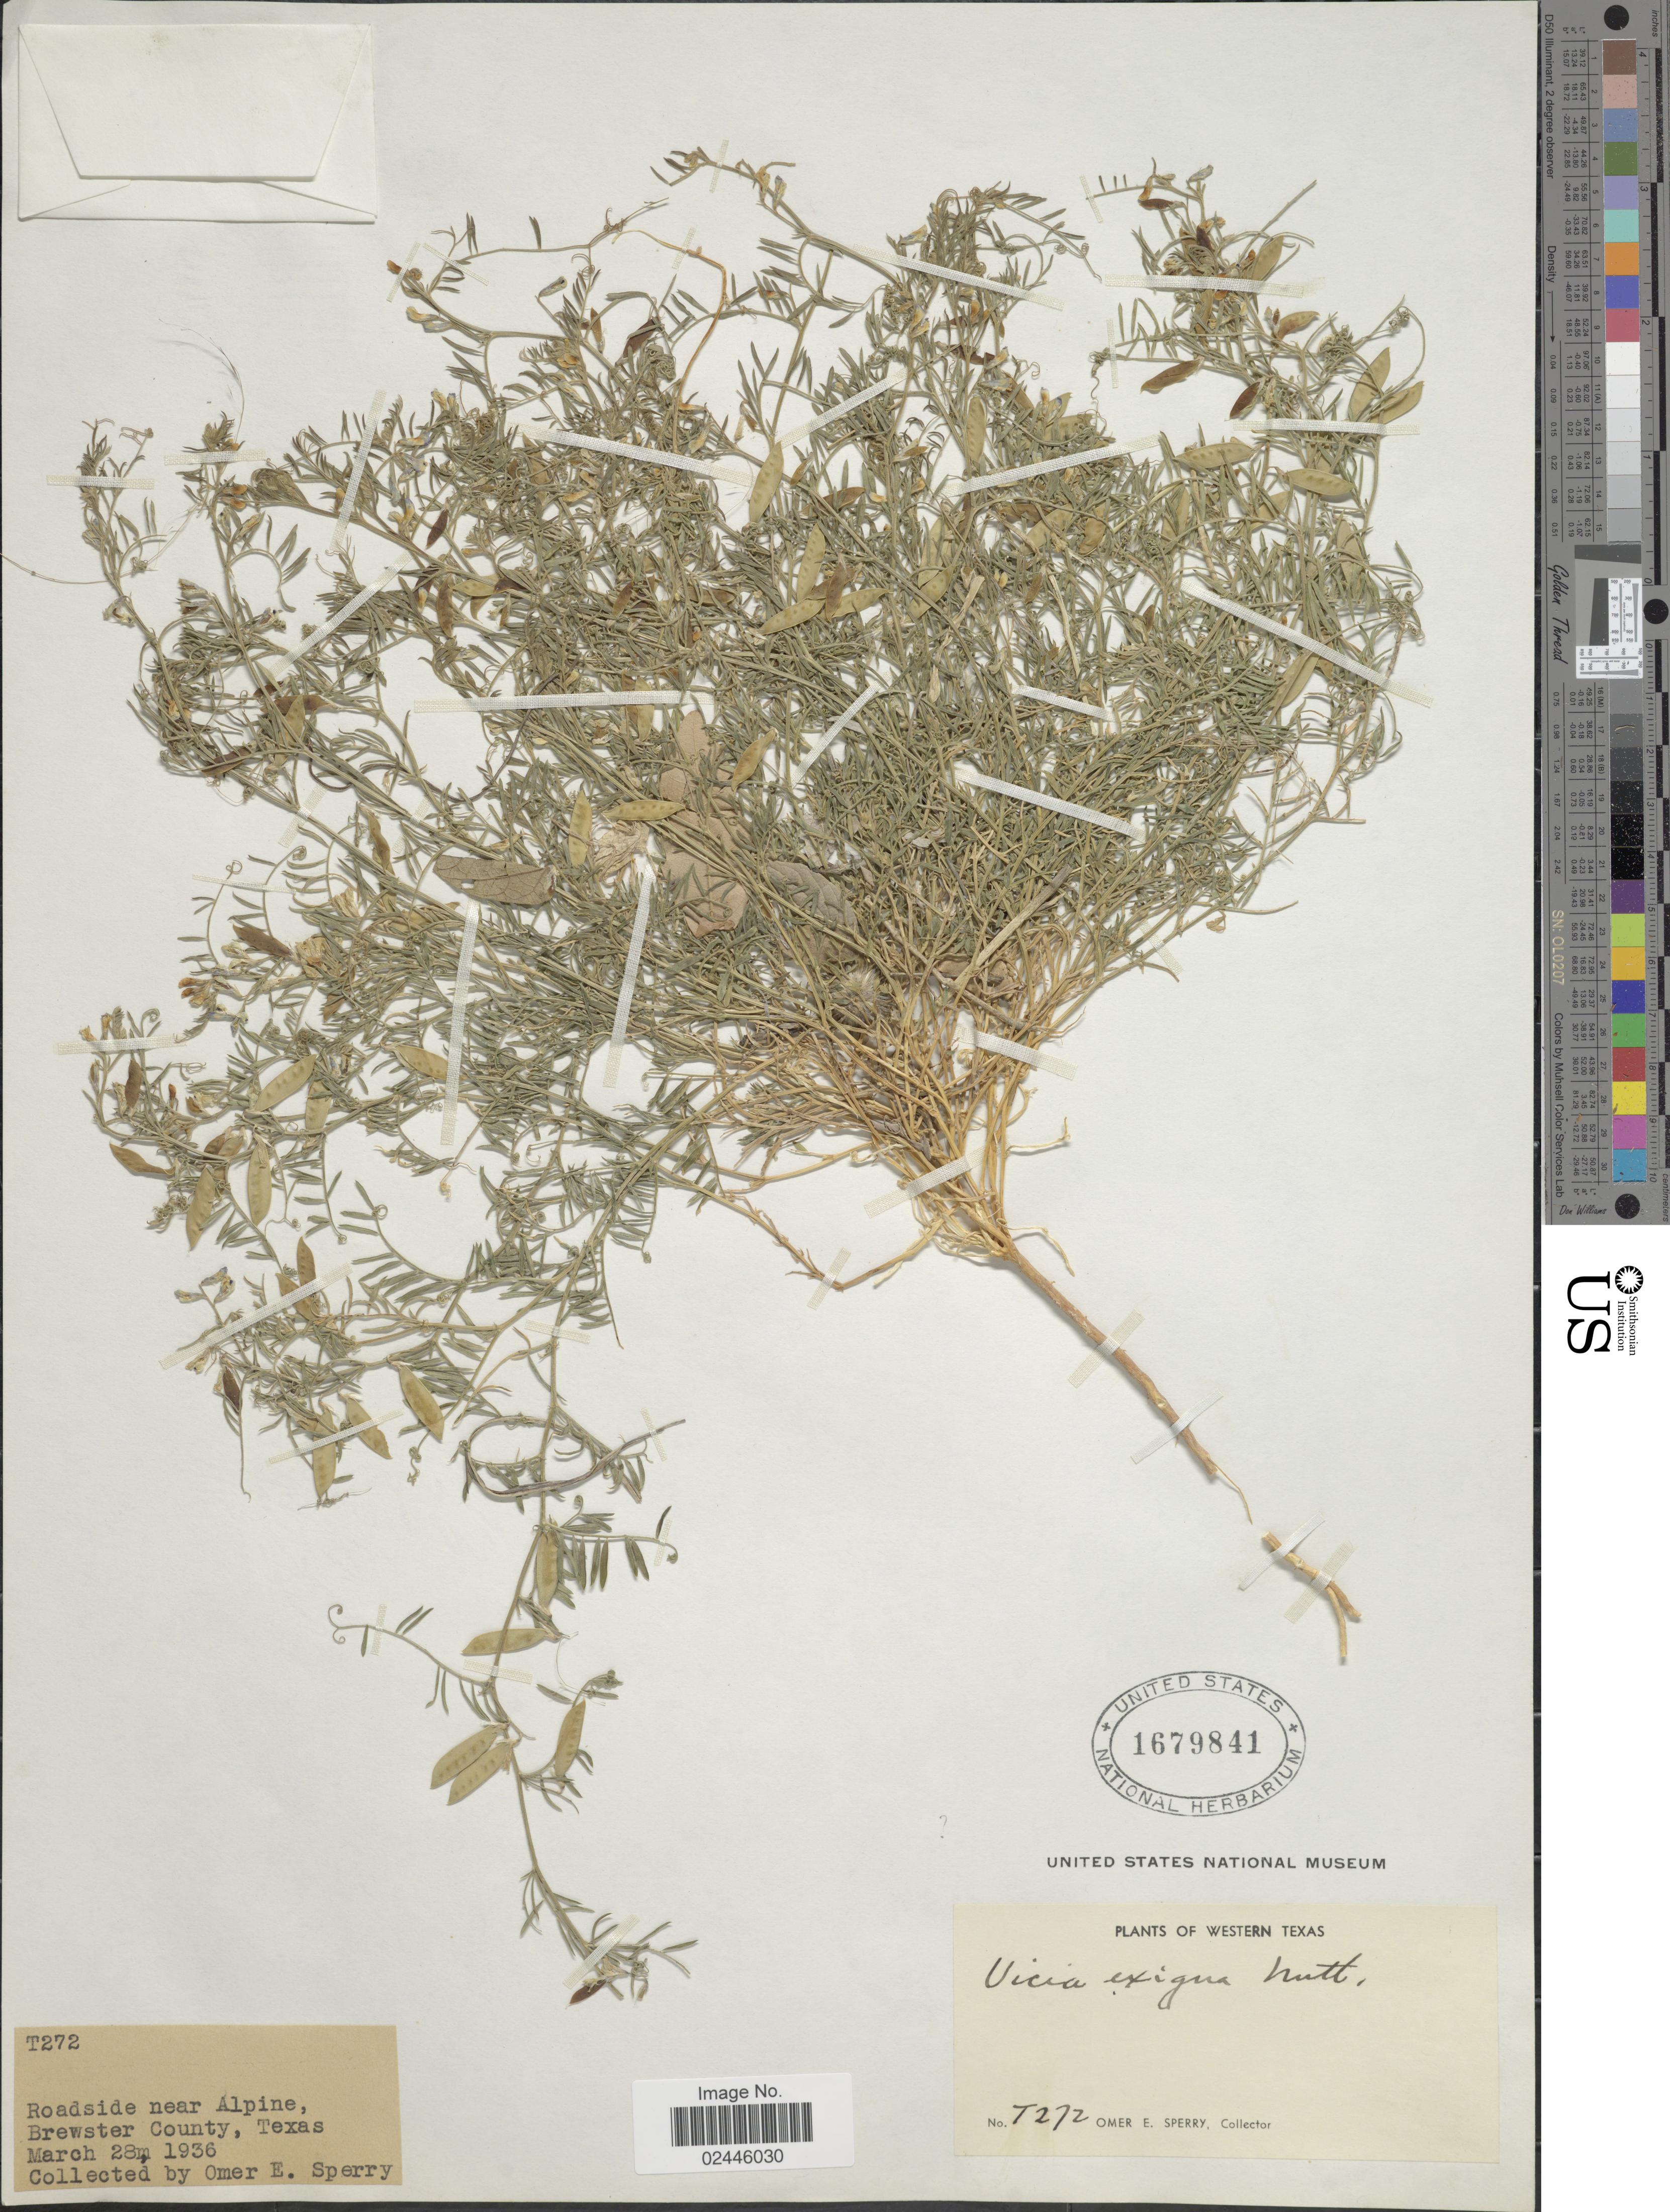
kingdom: Plantae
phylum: Tracheophyta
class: Magnoliopsida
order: Fabales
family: Fabaceae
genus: Vicia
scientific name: Vicia exigua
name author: Nutt.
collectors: O. E. Sperry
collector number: T272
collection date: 1936-03-28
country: United States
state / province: Texas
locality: Roadside near Alpine, Brewster County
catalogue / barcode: US 1679841